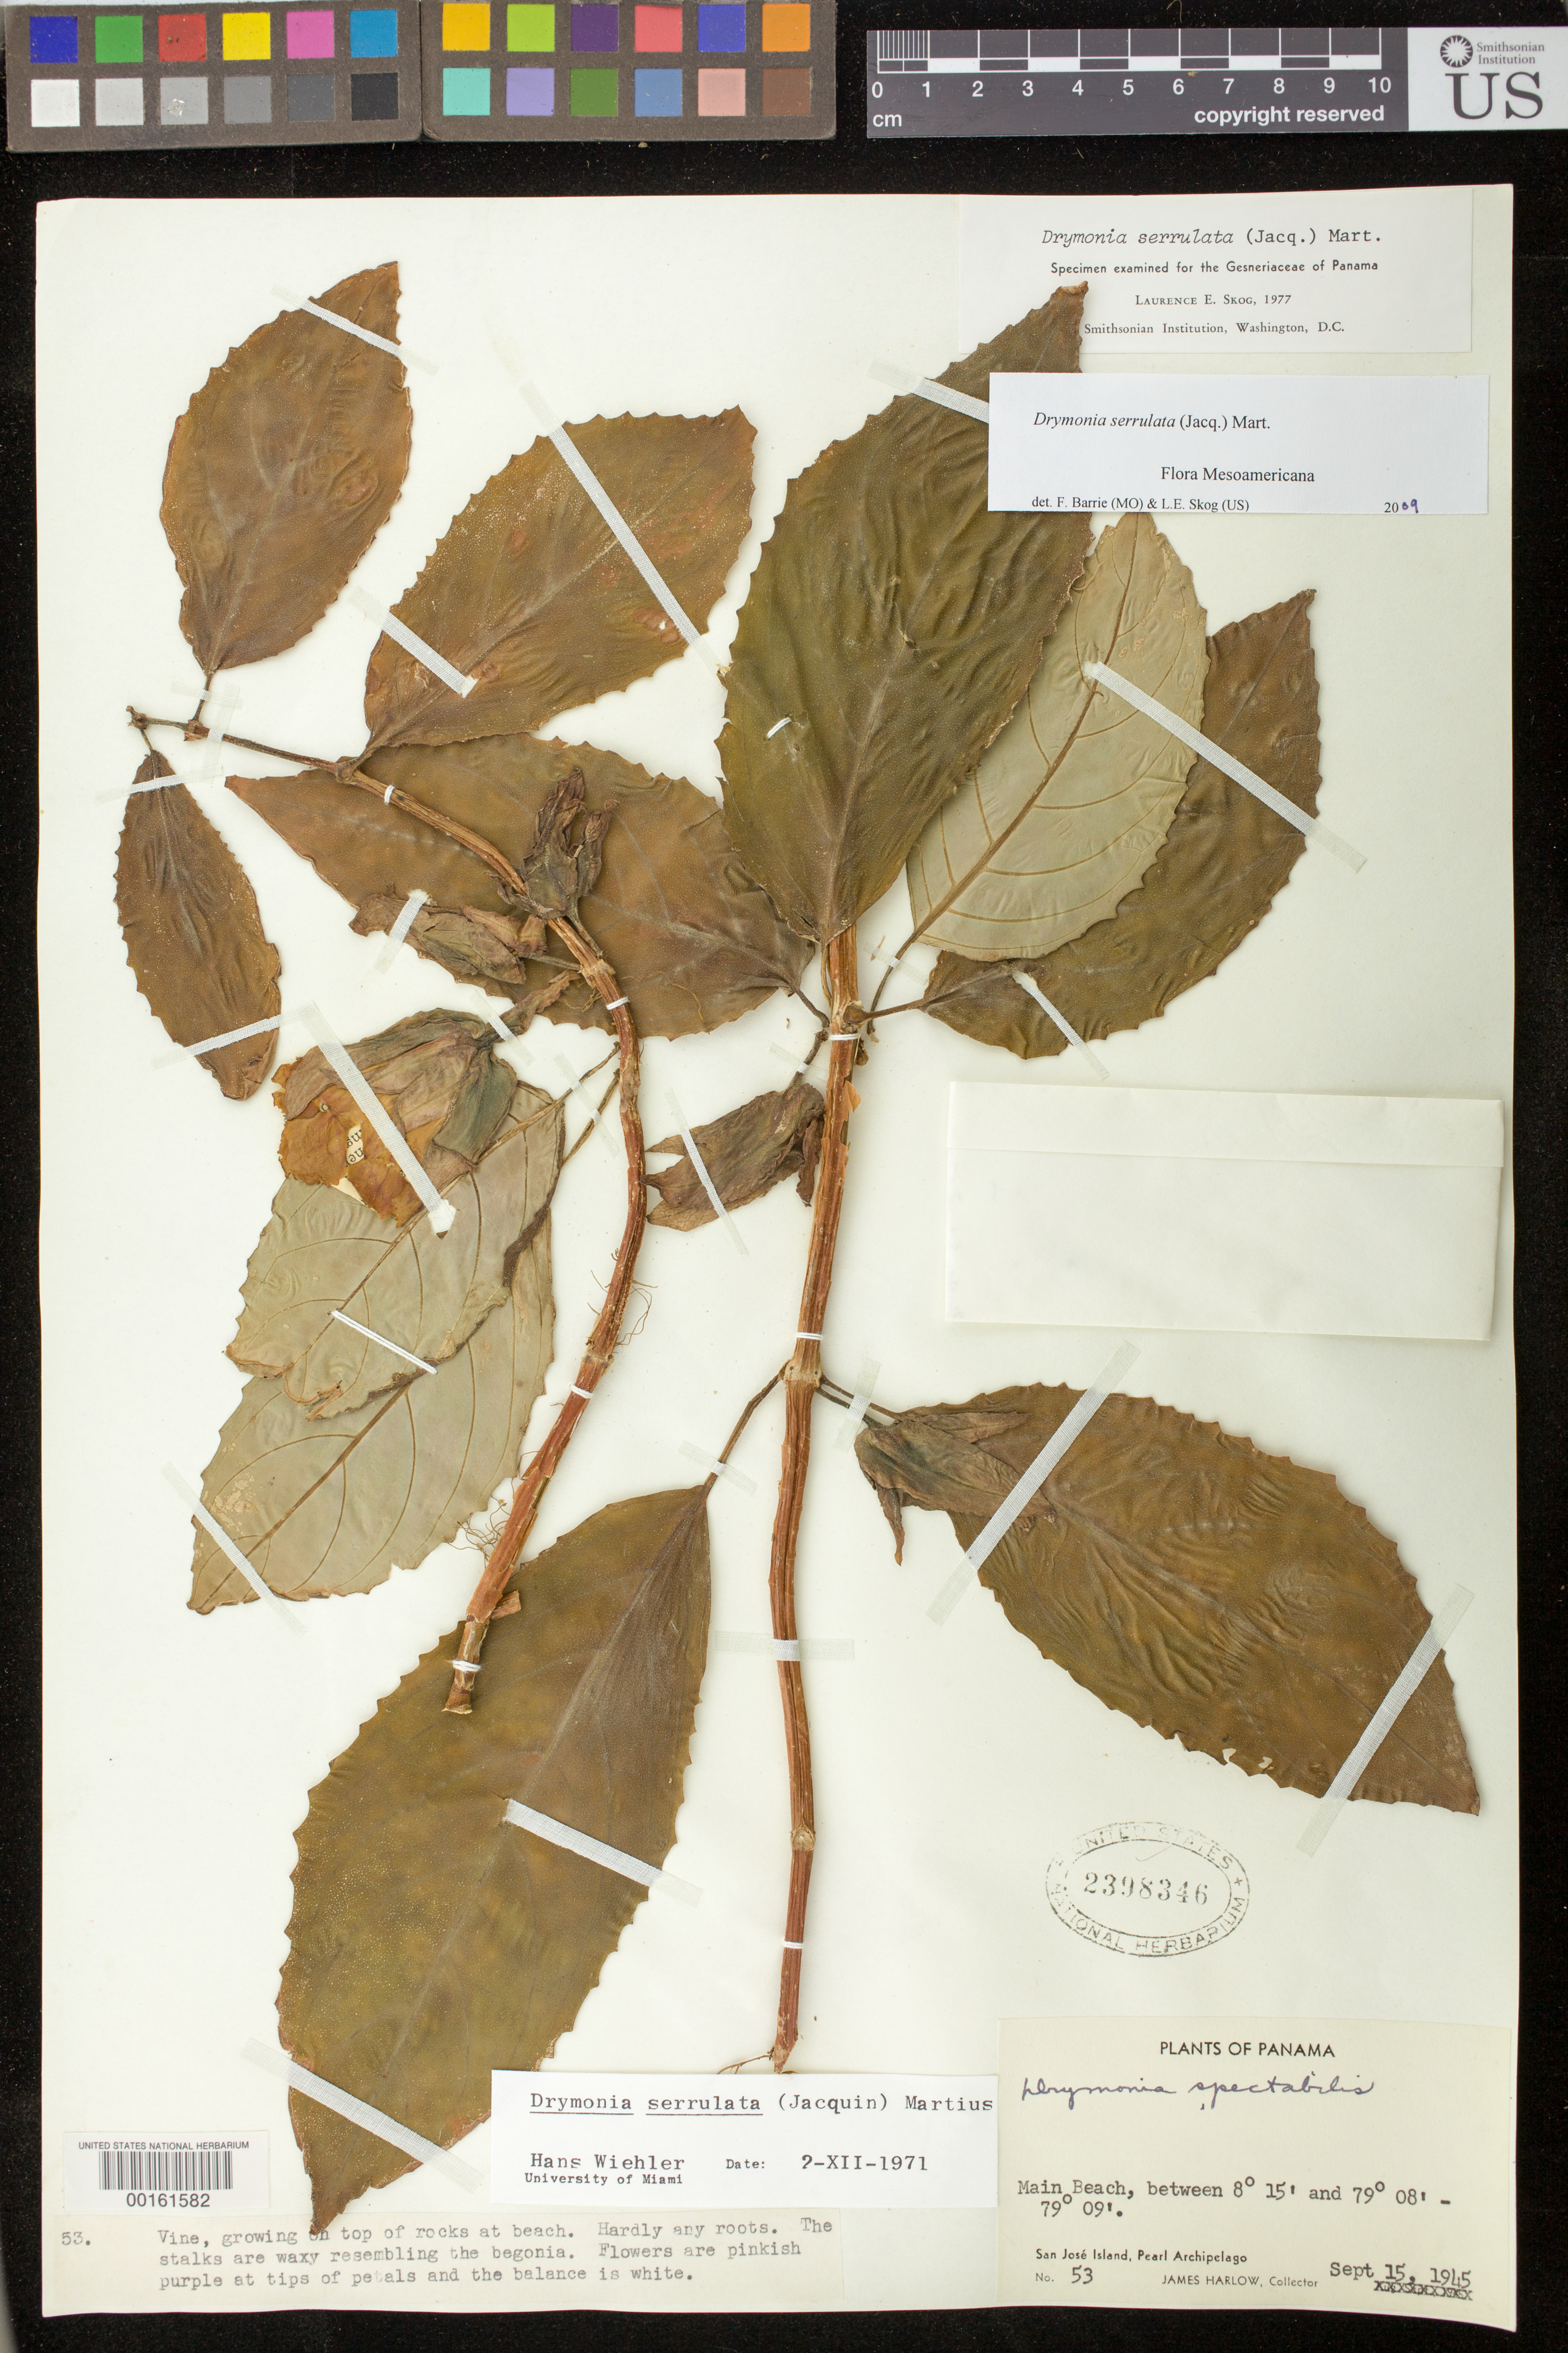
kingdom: Plantae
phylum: Tracheophyta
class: Magnoliopsida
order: Lamiales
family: Gesneriaceae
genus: Drymonia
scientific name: Drymonia serrulata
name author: (Jacq.) Mart.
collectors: J. Harlow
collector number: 53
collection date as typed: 15 Sep 1945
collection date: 1945-09-15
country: Panama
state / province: Panamá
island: San Jose Island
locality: San Jose Island, Pearl Archipelago, main Beach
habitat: Growing on top of rocks at beach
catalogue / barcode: US 2398346